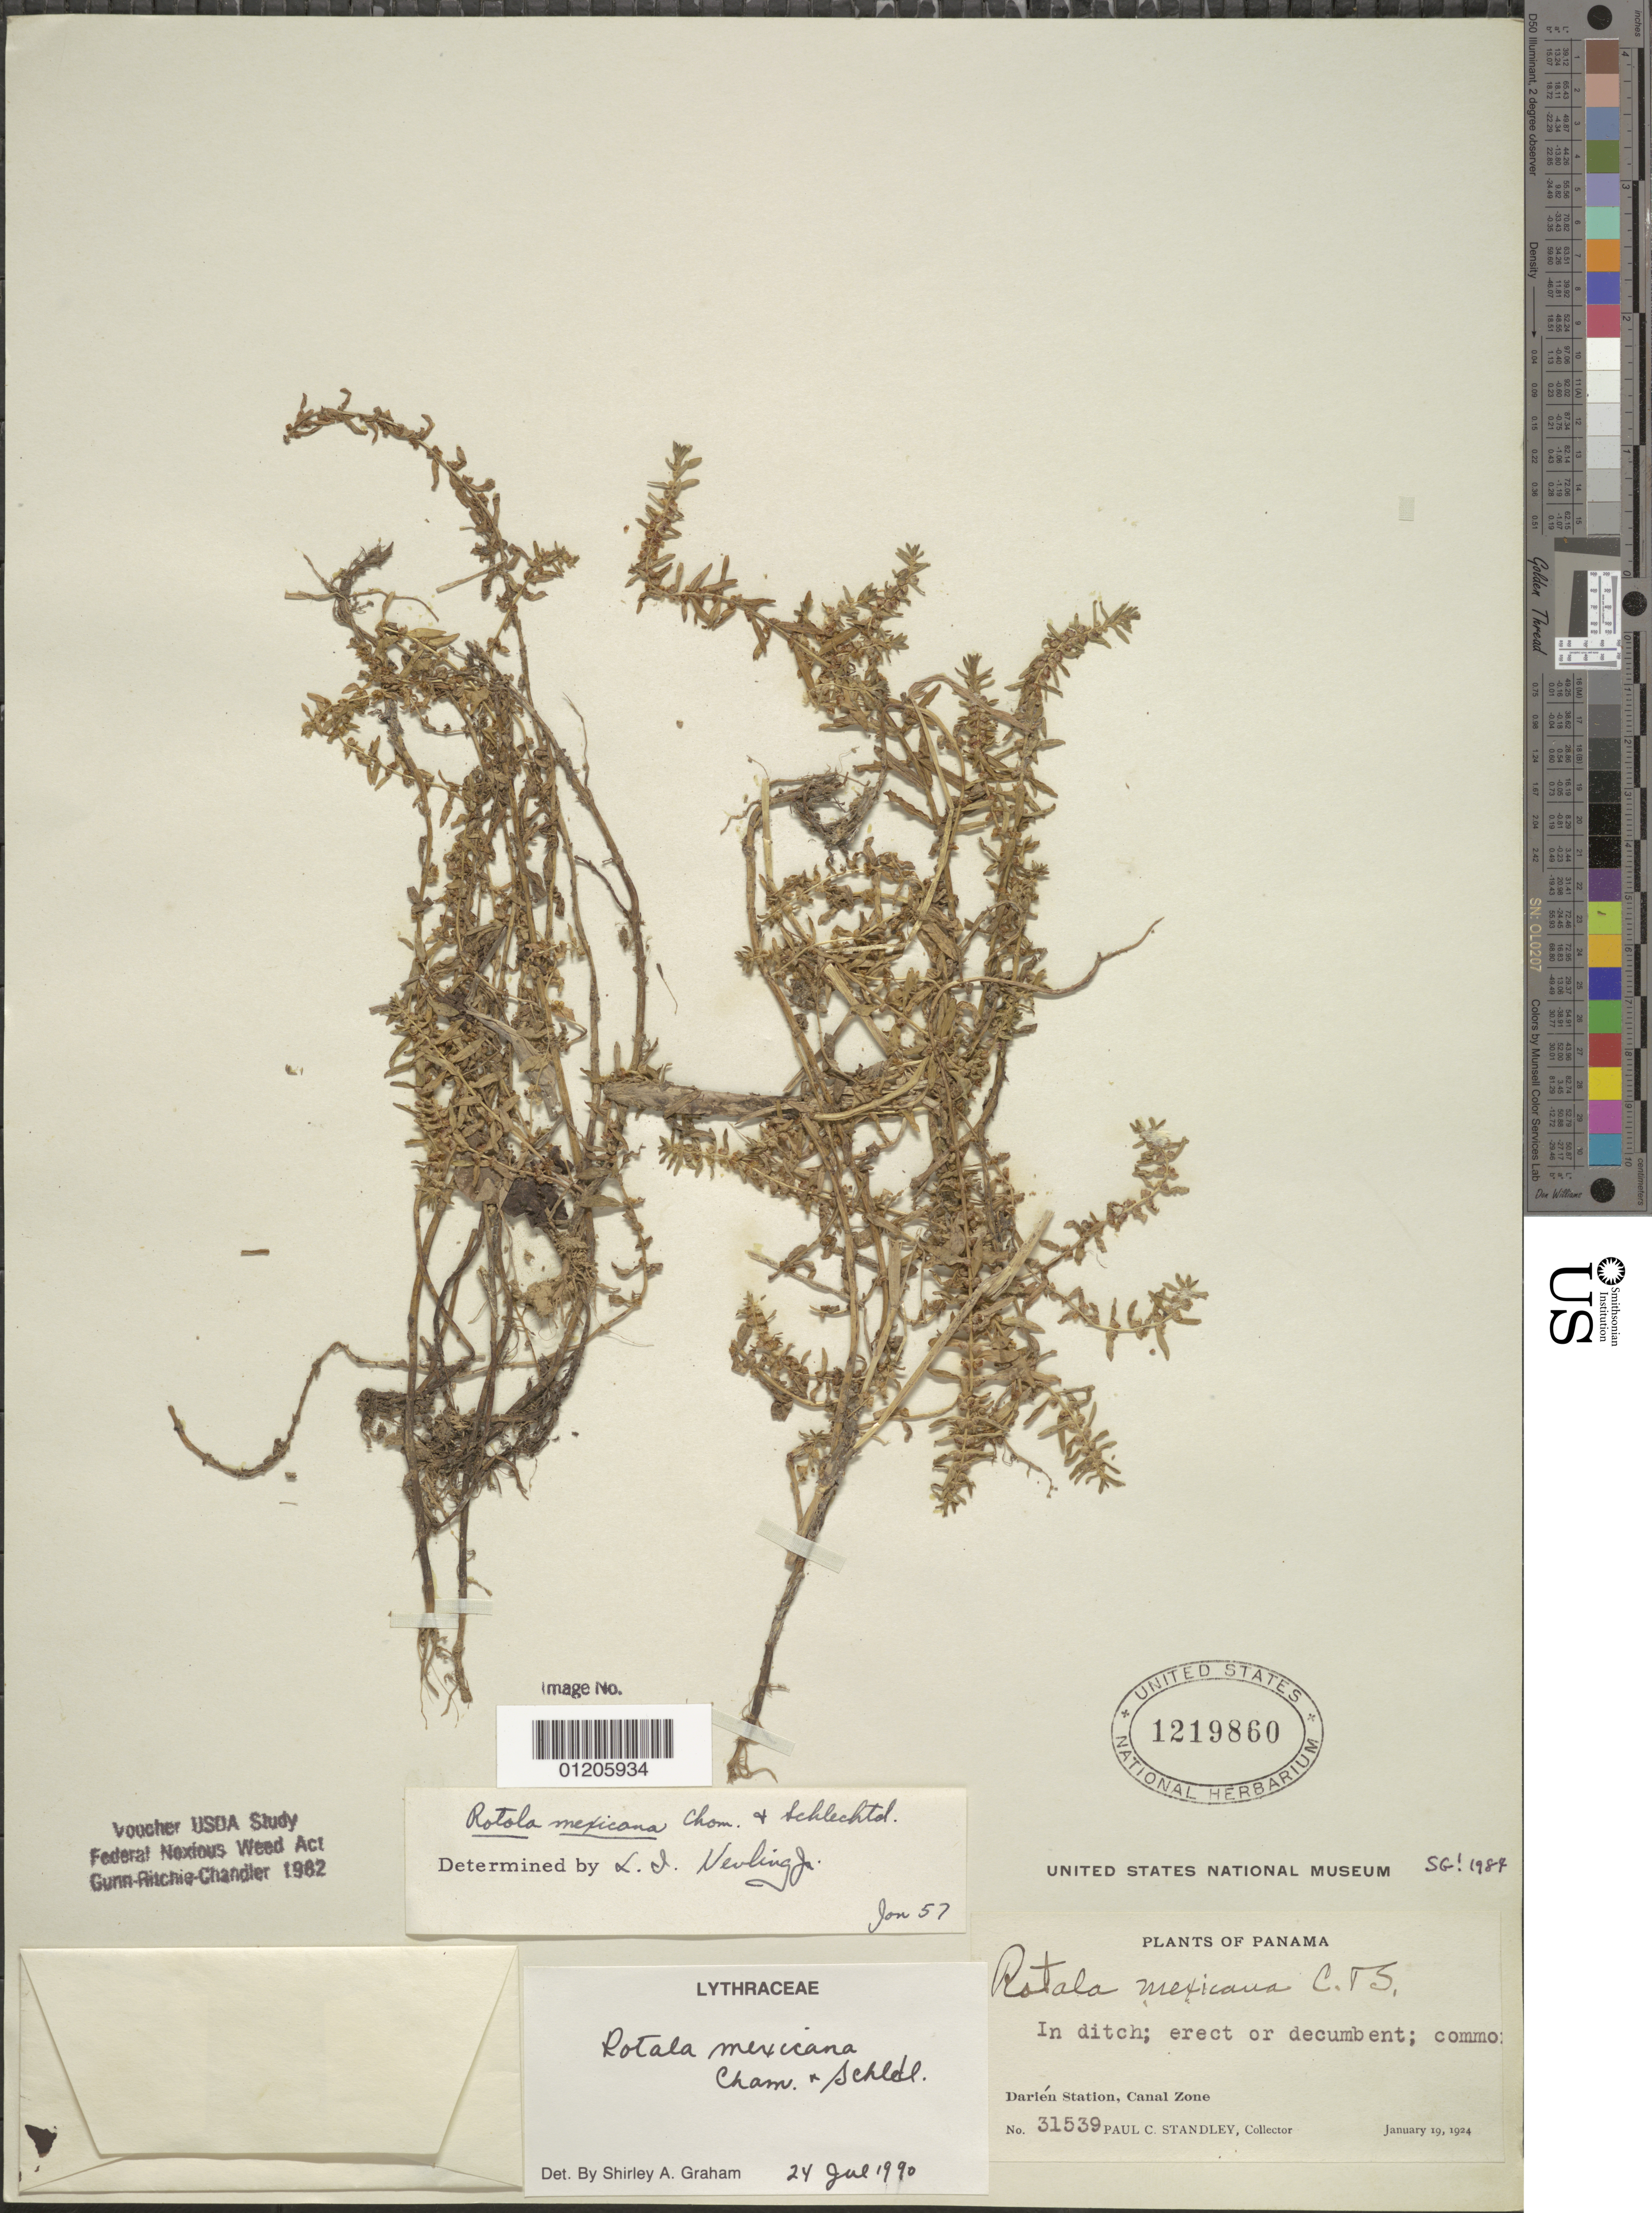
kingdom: Plantae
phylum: Tracheophyta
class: Magnoliopsida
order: Myrtales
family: Lythraceae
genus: Rotala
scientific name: Rotala mexicana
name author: Cham. & Schltdl.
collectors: P. C. Standley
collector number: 31539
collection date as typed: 19 Jan 1924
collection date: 1924-01-19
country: Panama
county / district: Canal Zone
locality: Darién Station.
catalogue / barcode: US 1219860